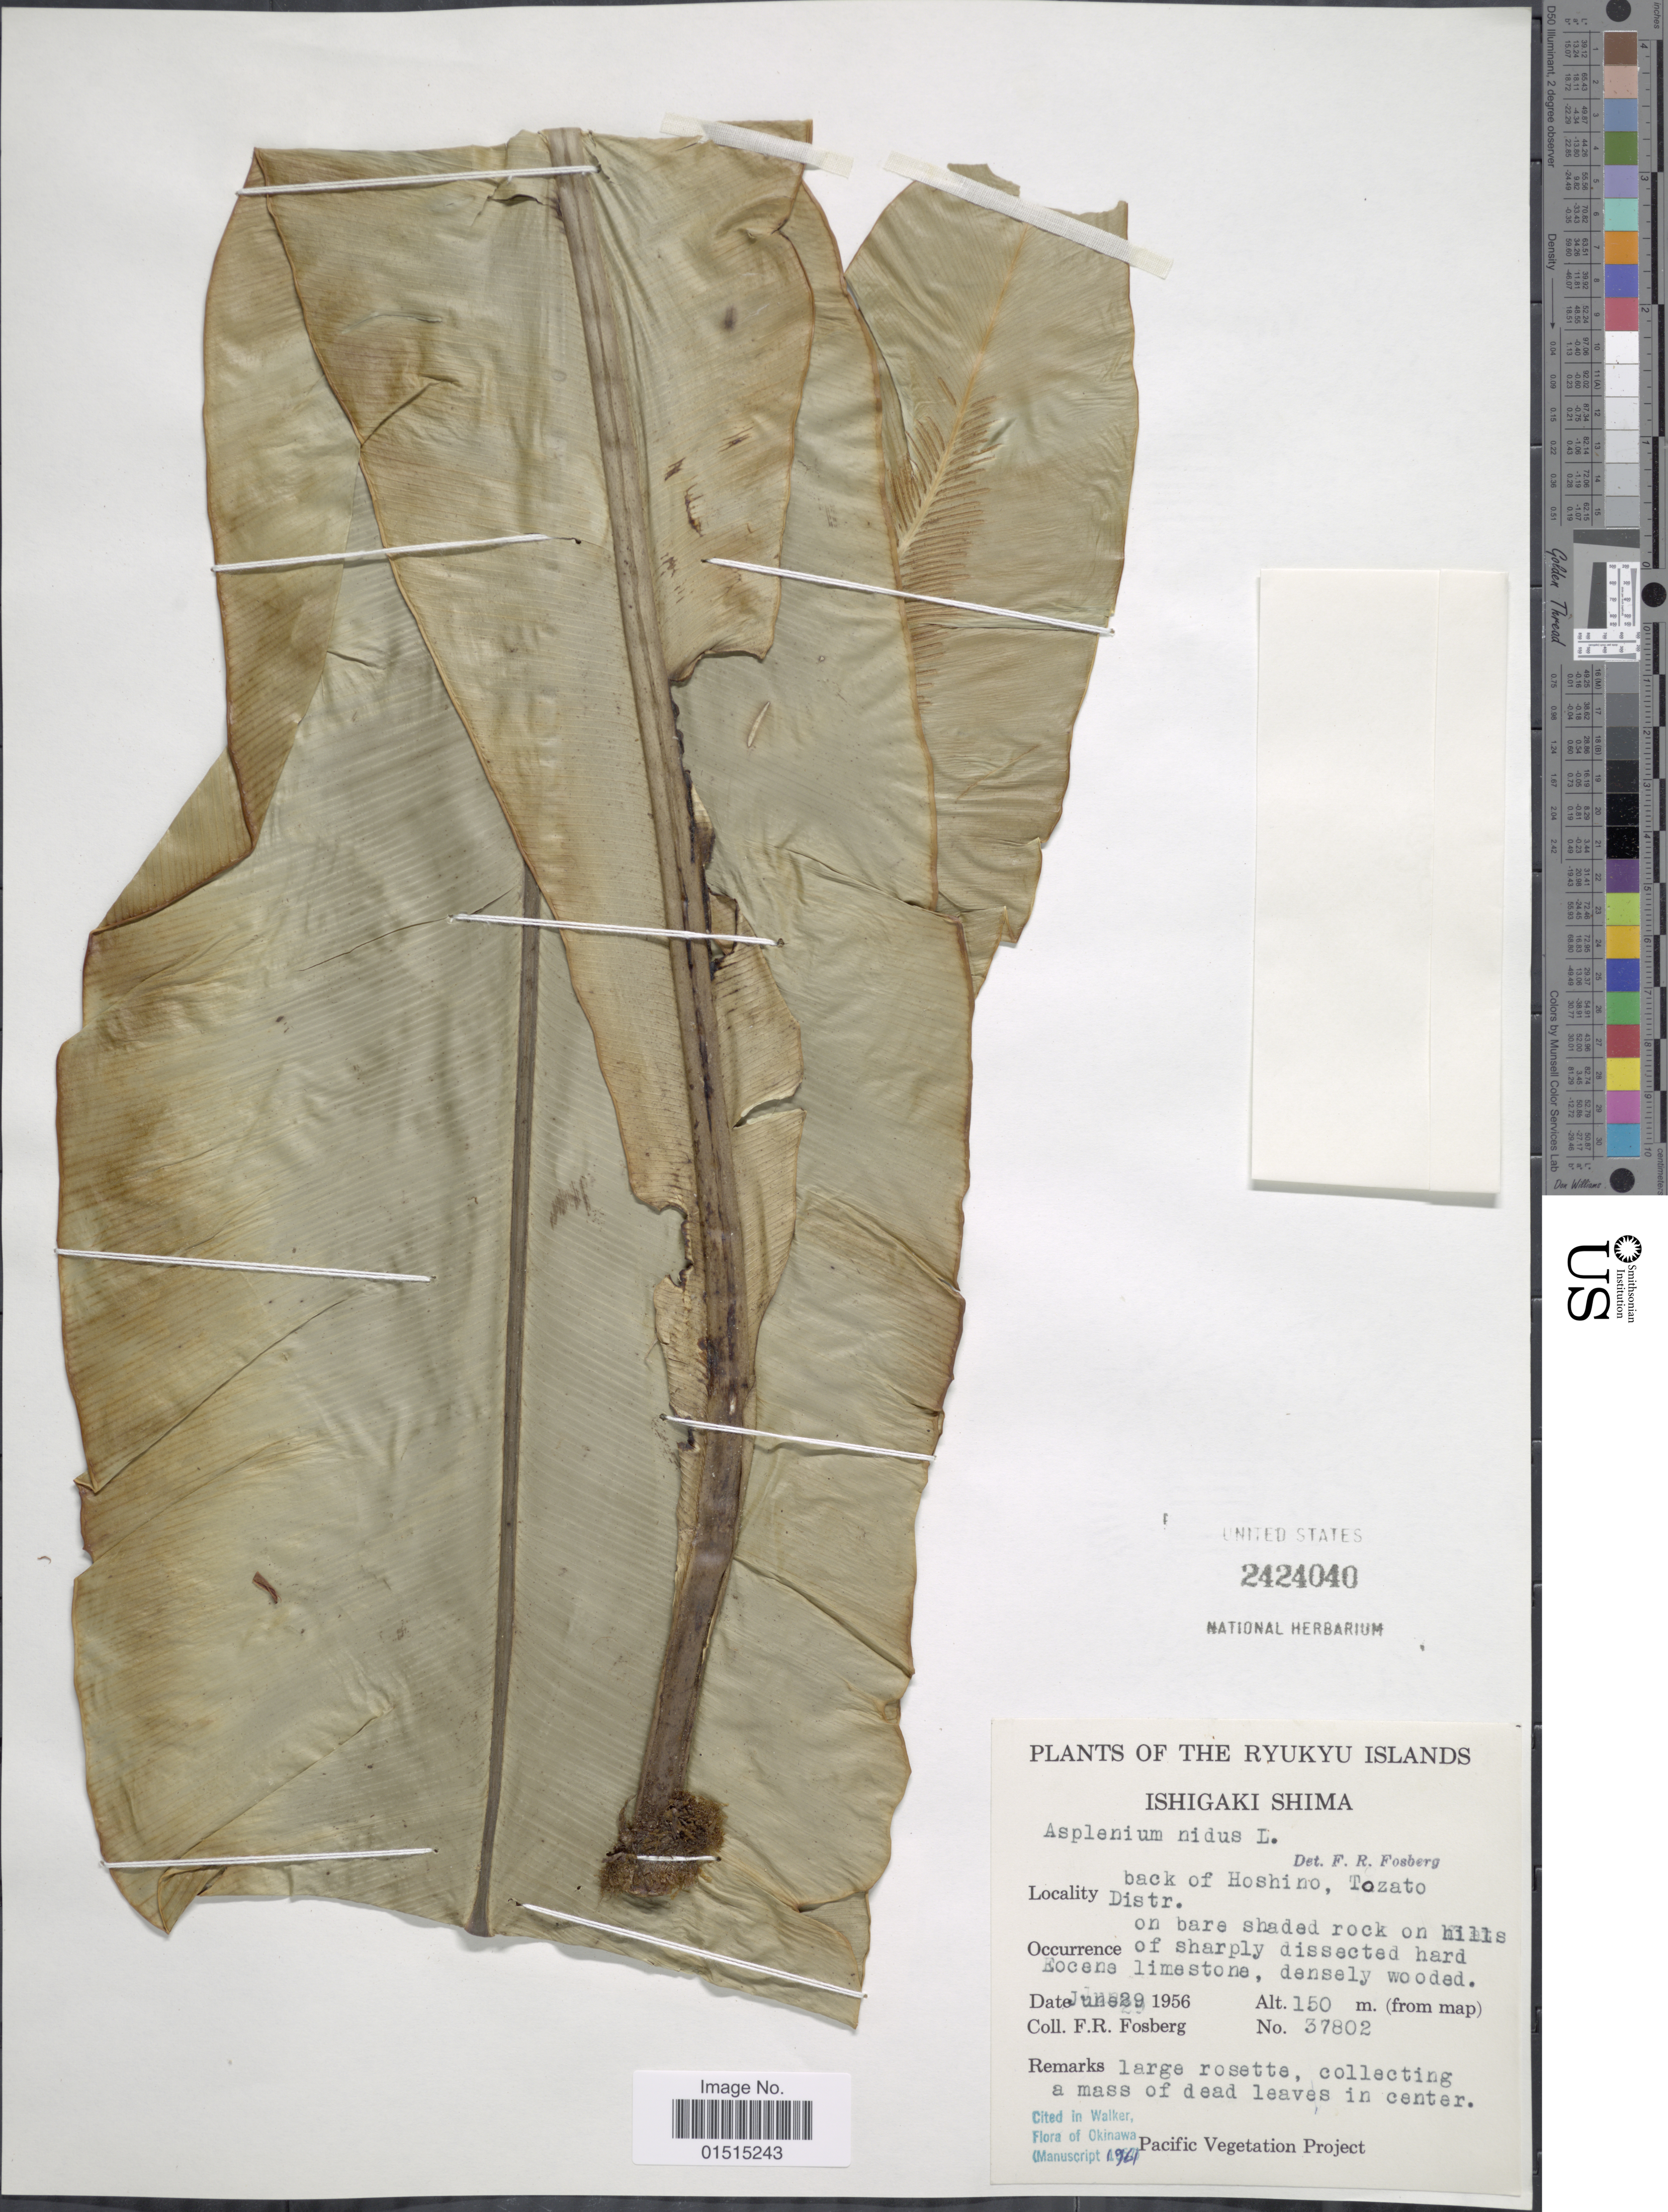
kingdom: Plantae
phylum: Tracheophyta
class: Polypodiopsida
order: Polypodiales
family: Aspleniaceae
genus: Asplenium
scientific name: Asplenium normale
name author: D. Don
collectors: F. R. Fosberg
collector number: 37802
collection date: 1956-06-29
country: Japan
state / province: Okinawa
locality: Ryukyu Islands, Ishigaki Shima, back of Hoshino, Tozato Distr,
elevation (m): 150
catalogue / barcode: US 2424040